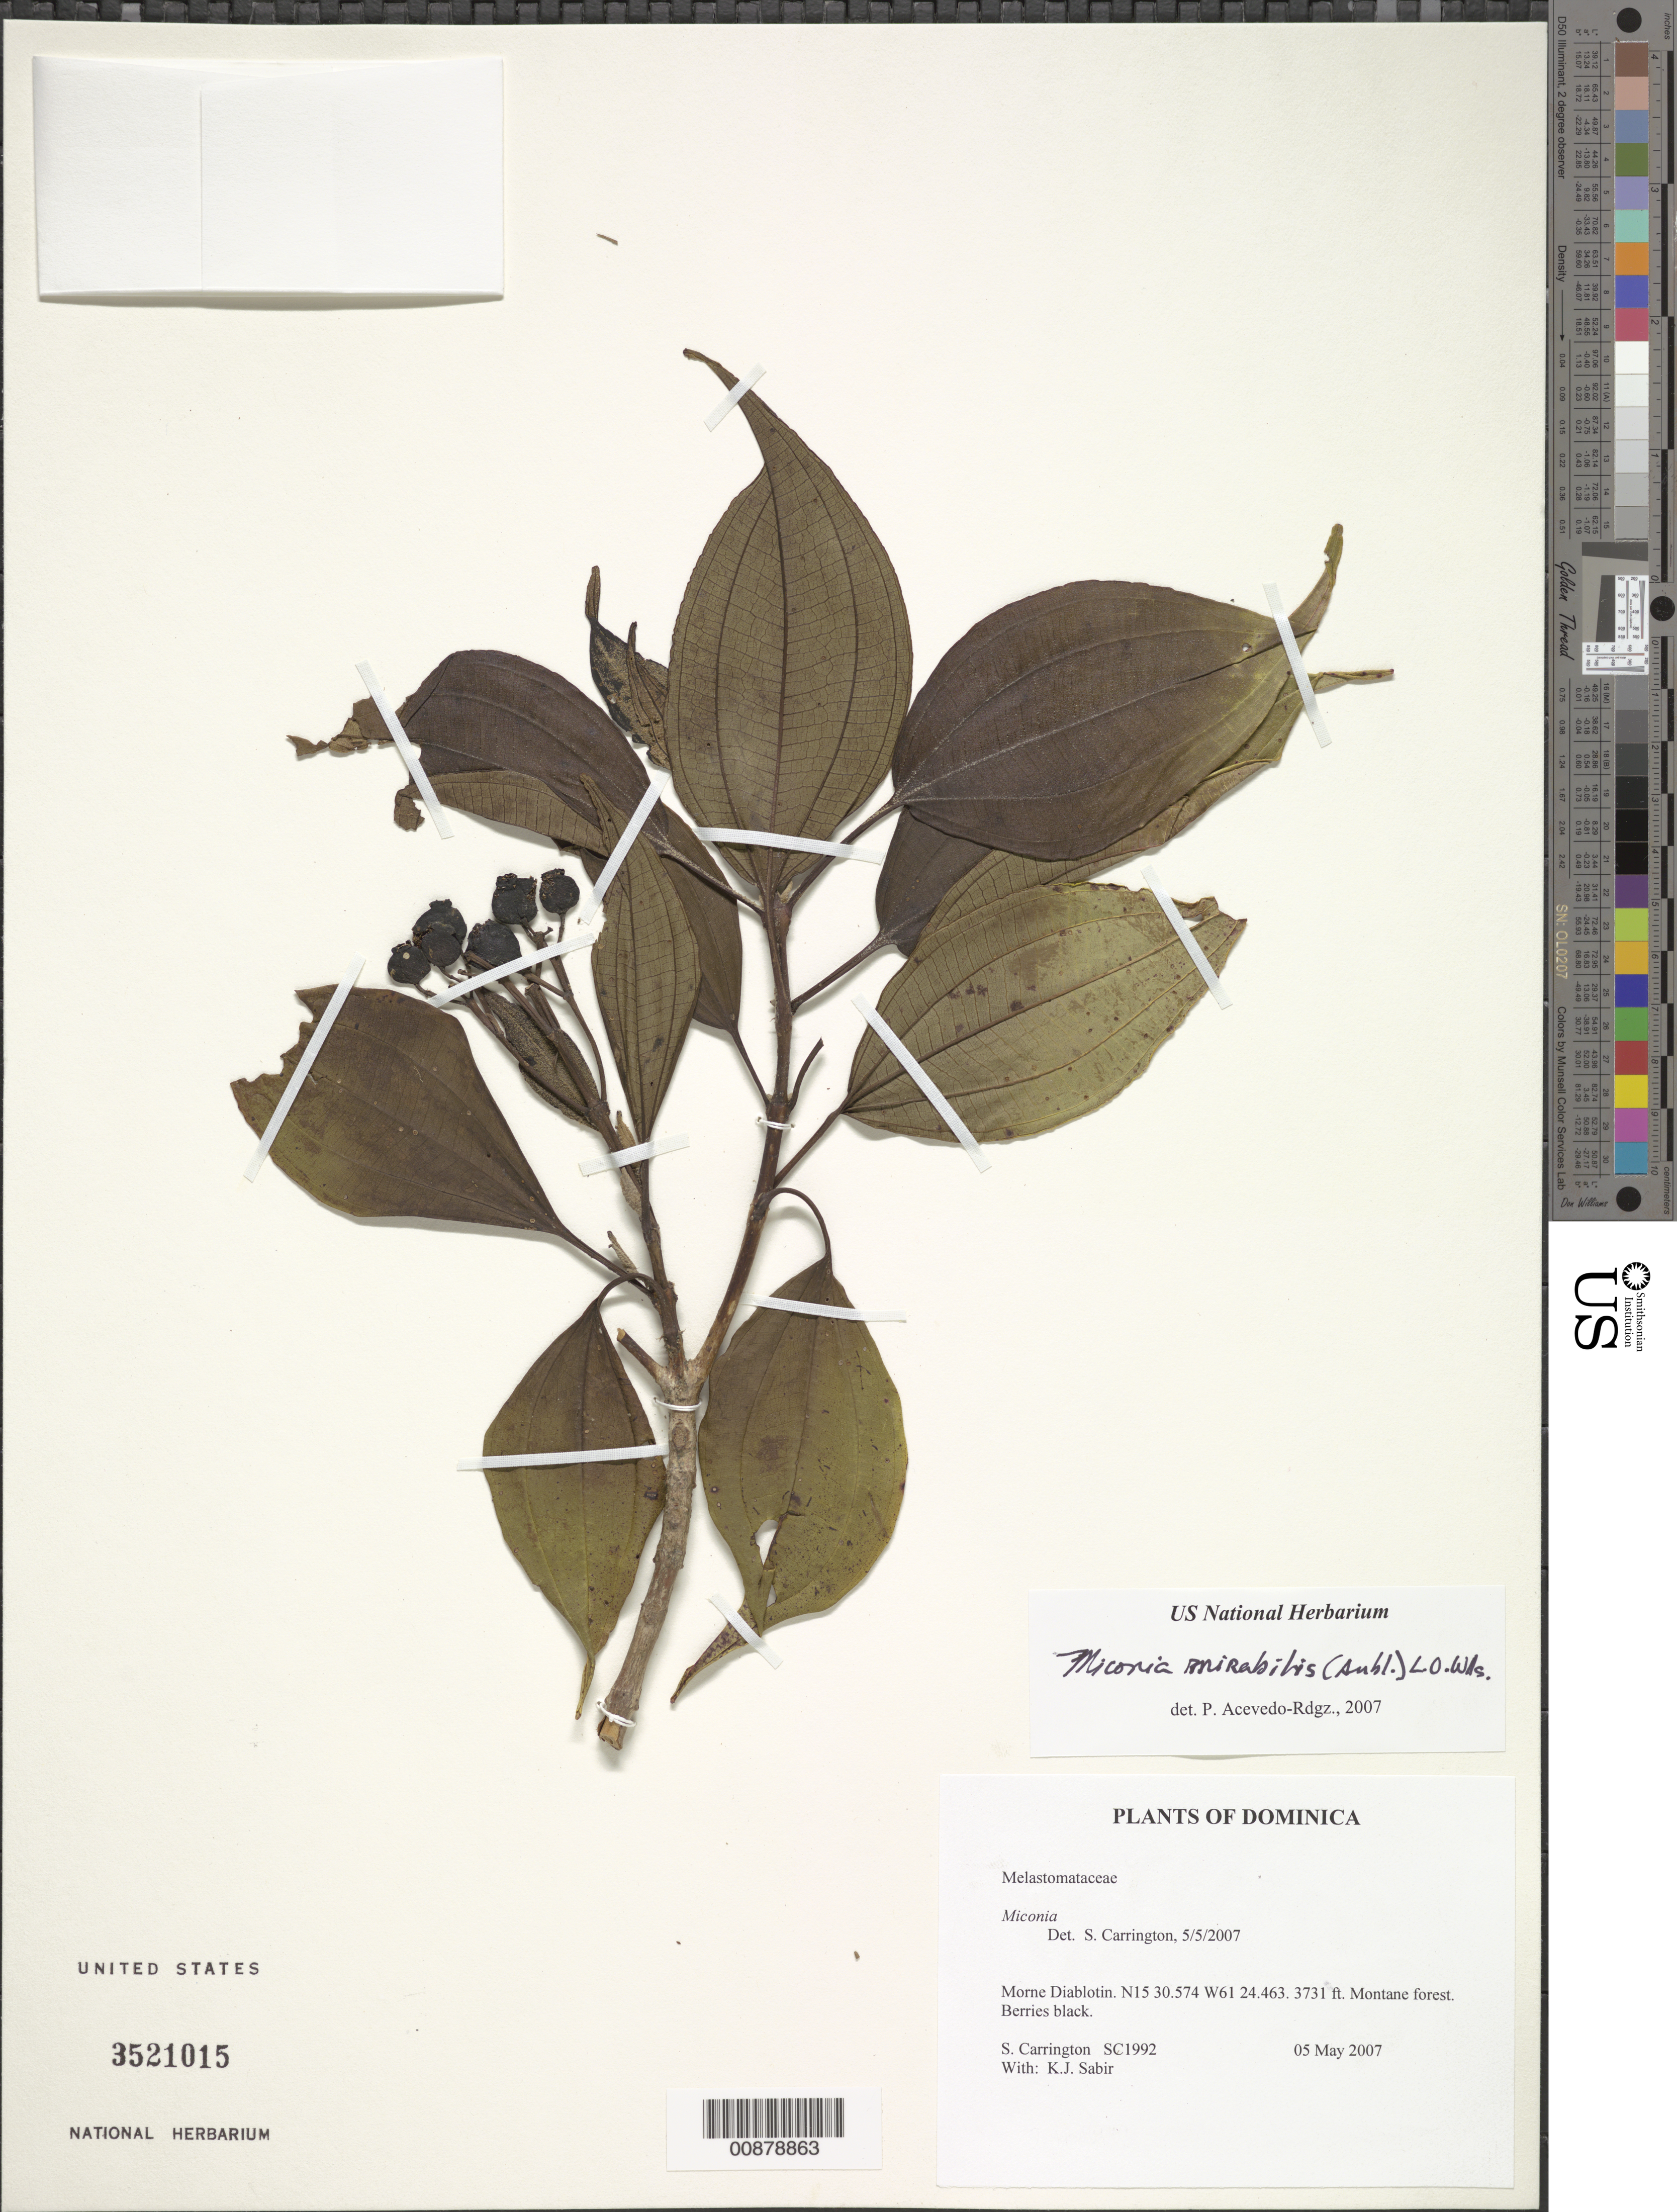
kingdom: Plantae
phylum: Tracheophyta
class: Magnoliopsida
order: Myrtales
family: Melastomataceae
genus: Miconia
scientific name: Miconia mirabilis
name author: (Aubl.) L.O. Williams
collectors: C. M. S. Carrington & K. Sabir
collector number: SC 1992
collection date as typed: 05 May 2007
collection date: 2007-05-05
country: Dominica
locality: Morne Diablotin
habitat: Montane forest.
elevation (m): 1137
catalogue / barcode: US 3521015